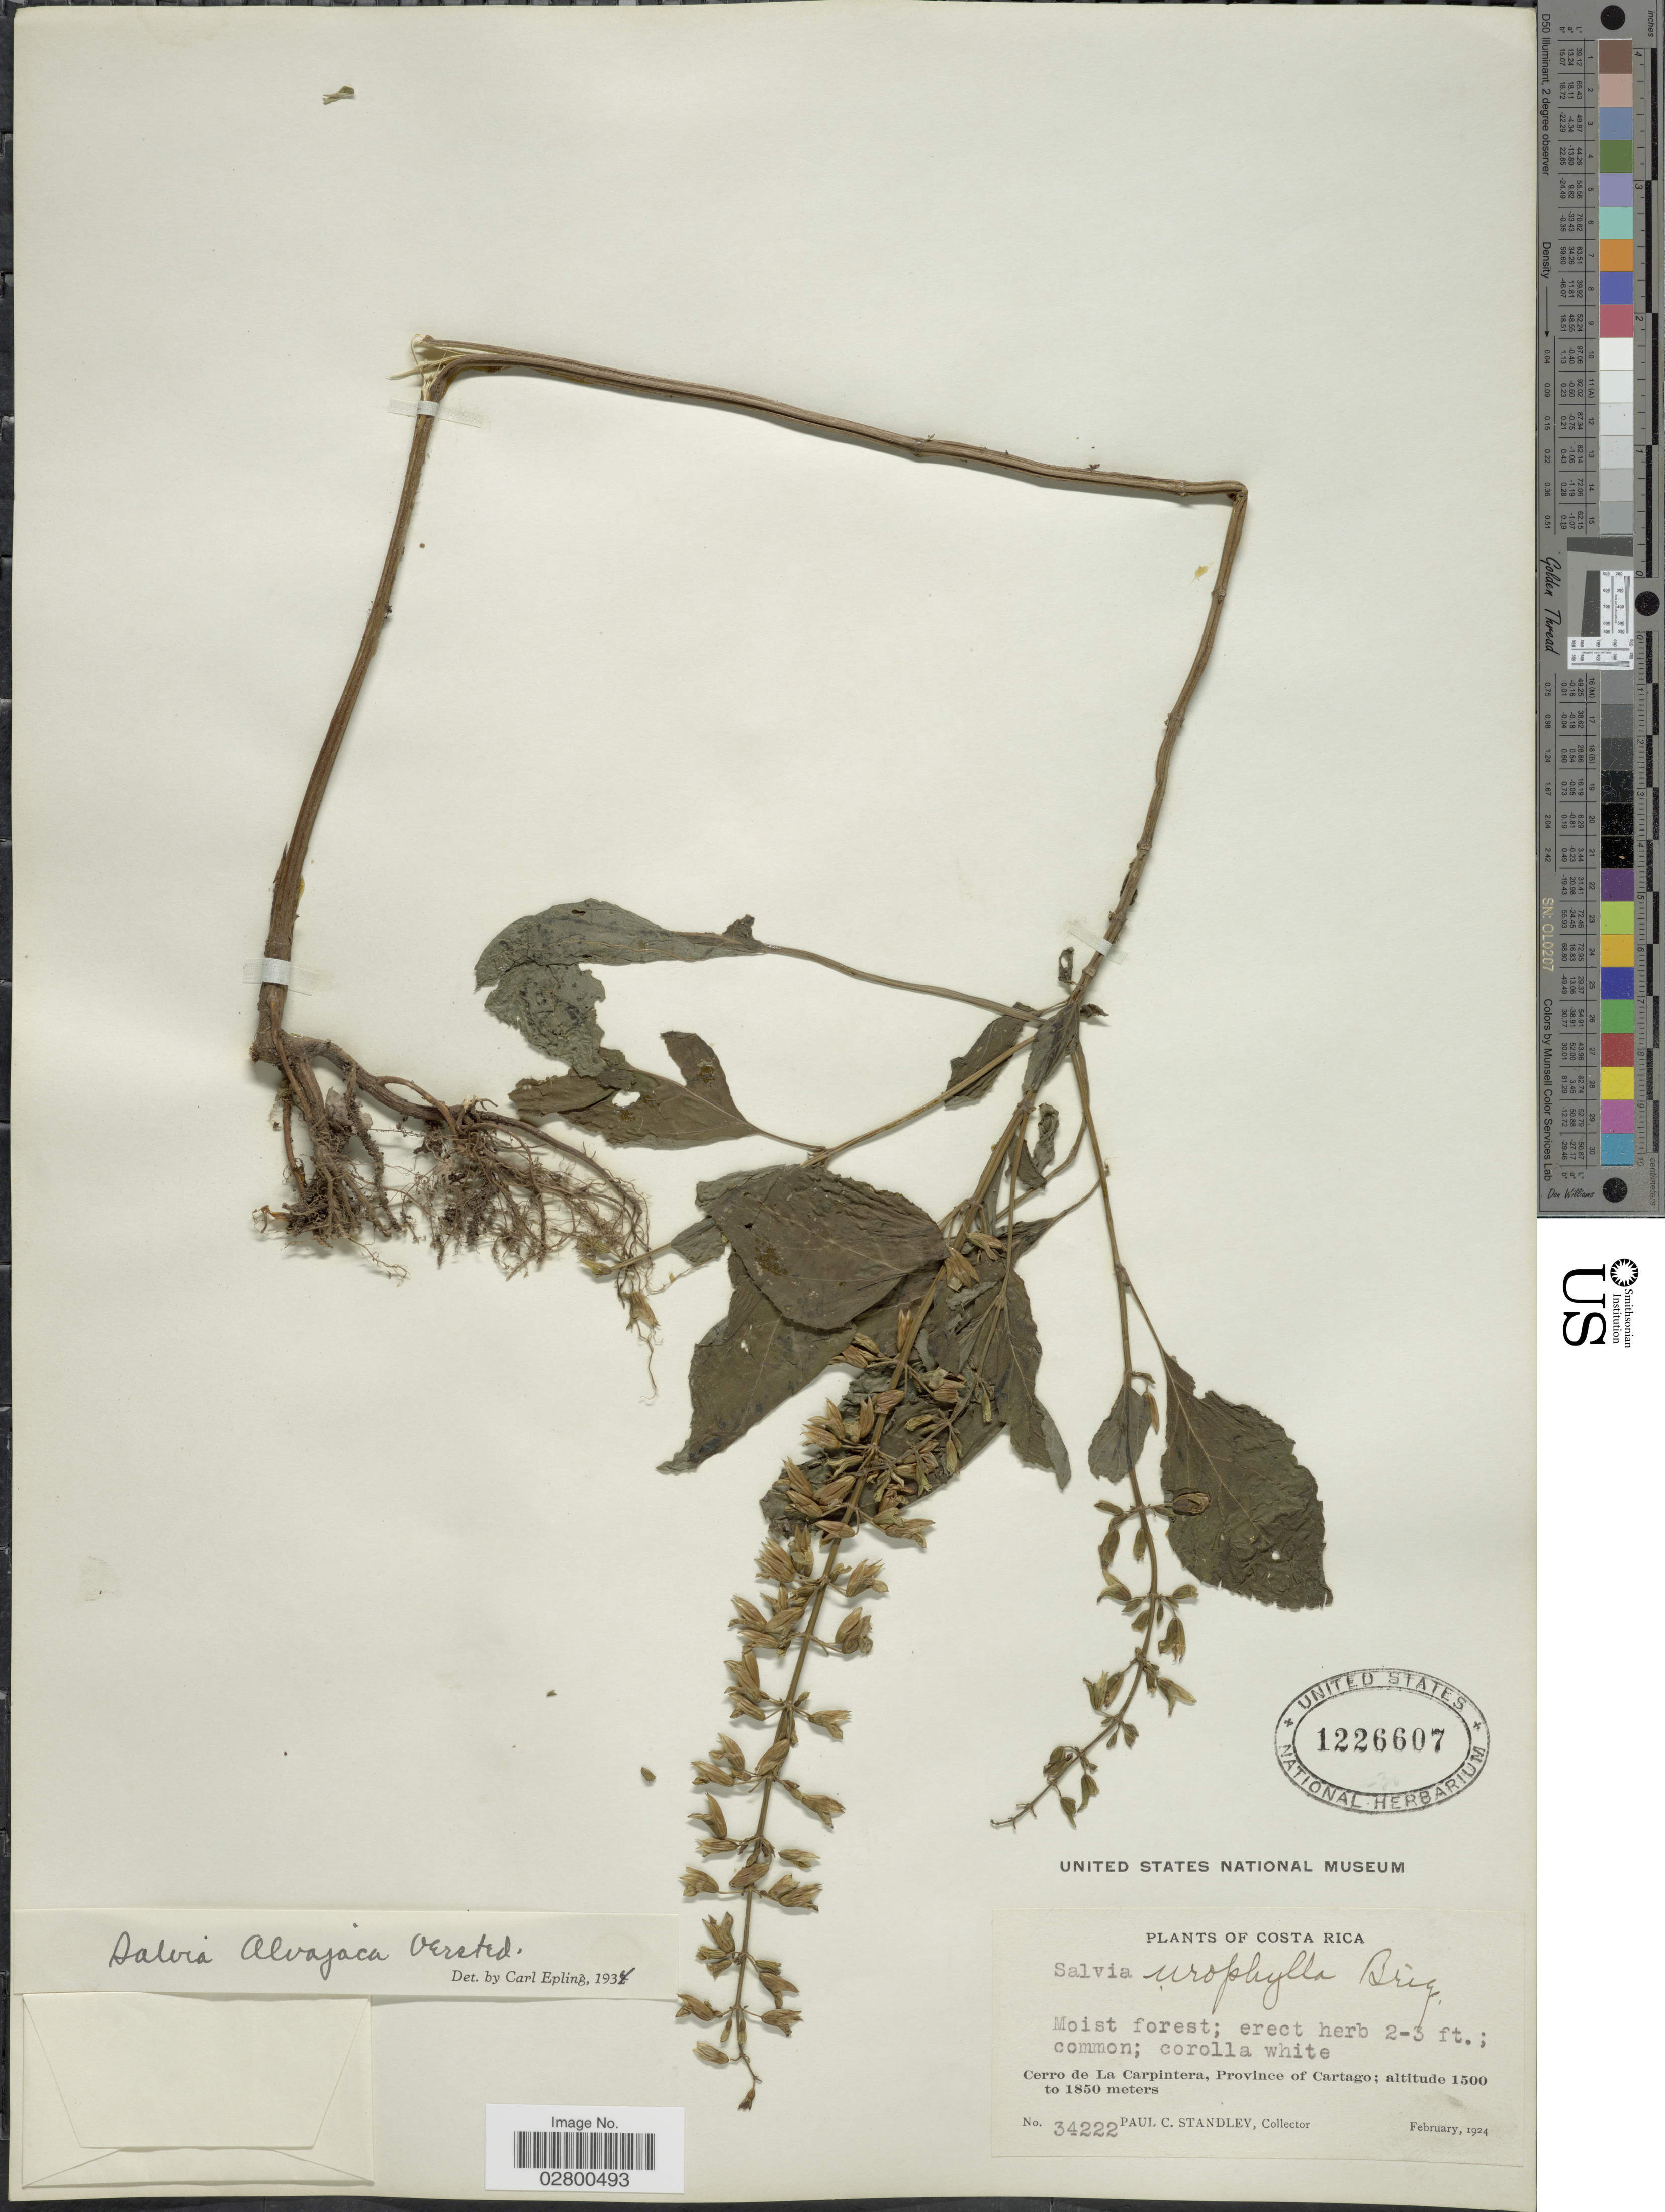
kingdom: Plantae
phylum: Tracheophyta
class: Magnoliopsida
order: Lamiales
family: Lamiaceae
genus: Salvia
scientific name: Salvia alvajaca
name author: Oerst.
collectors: P. C. Standley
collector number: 34222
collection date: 1924-02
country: Costa Rica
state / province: Cartago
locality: Cerro de La Carpintera.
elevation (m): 1500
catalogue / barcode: US 1226607